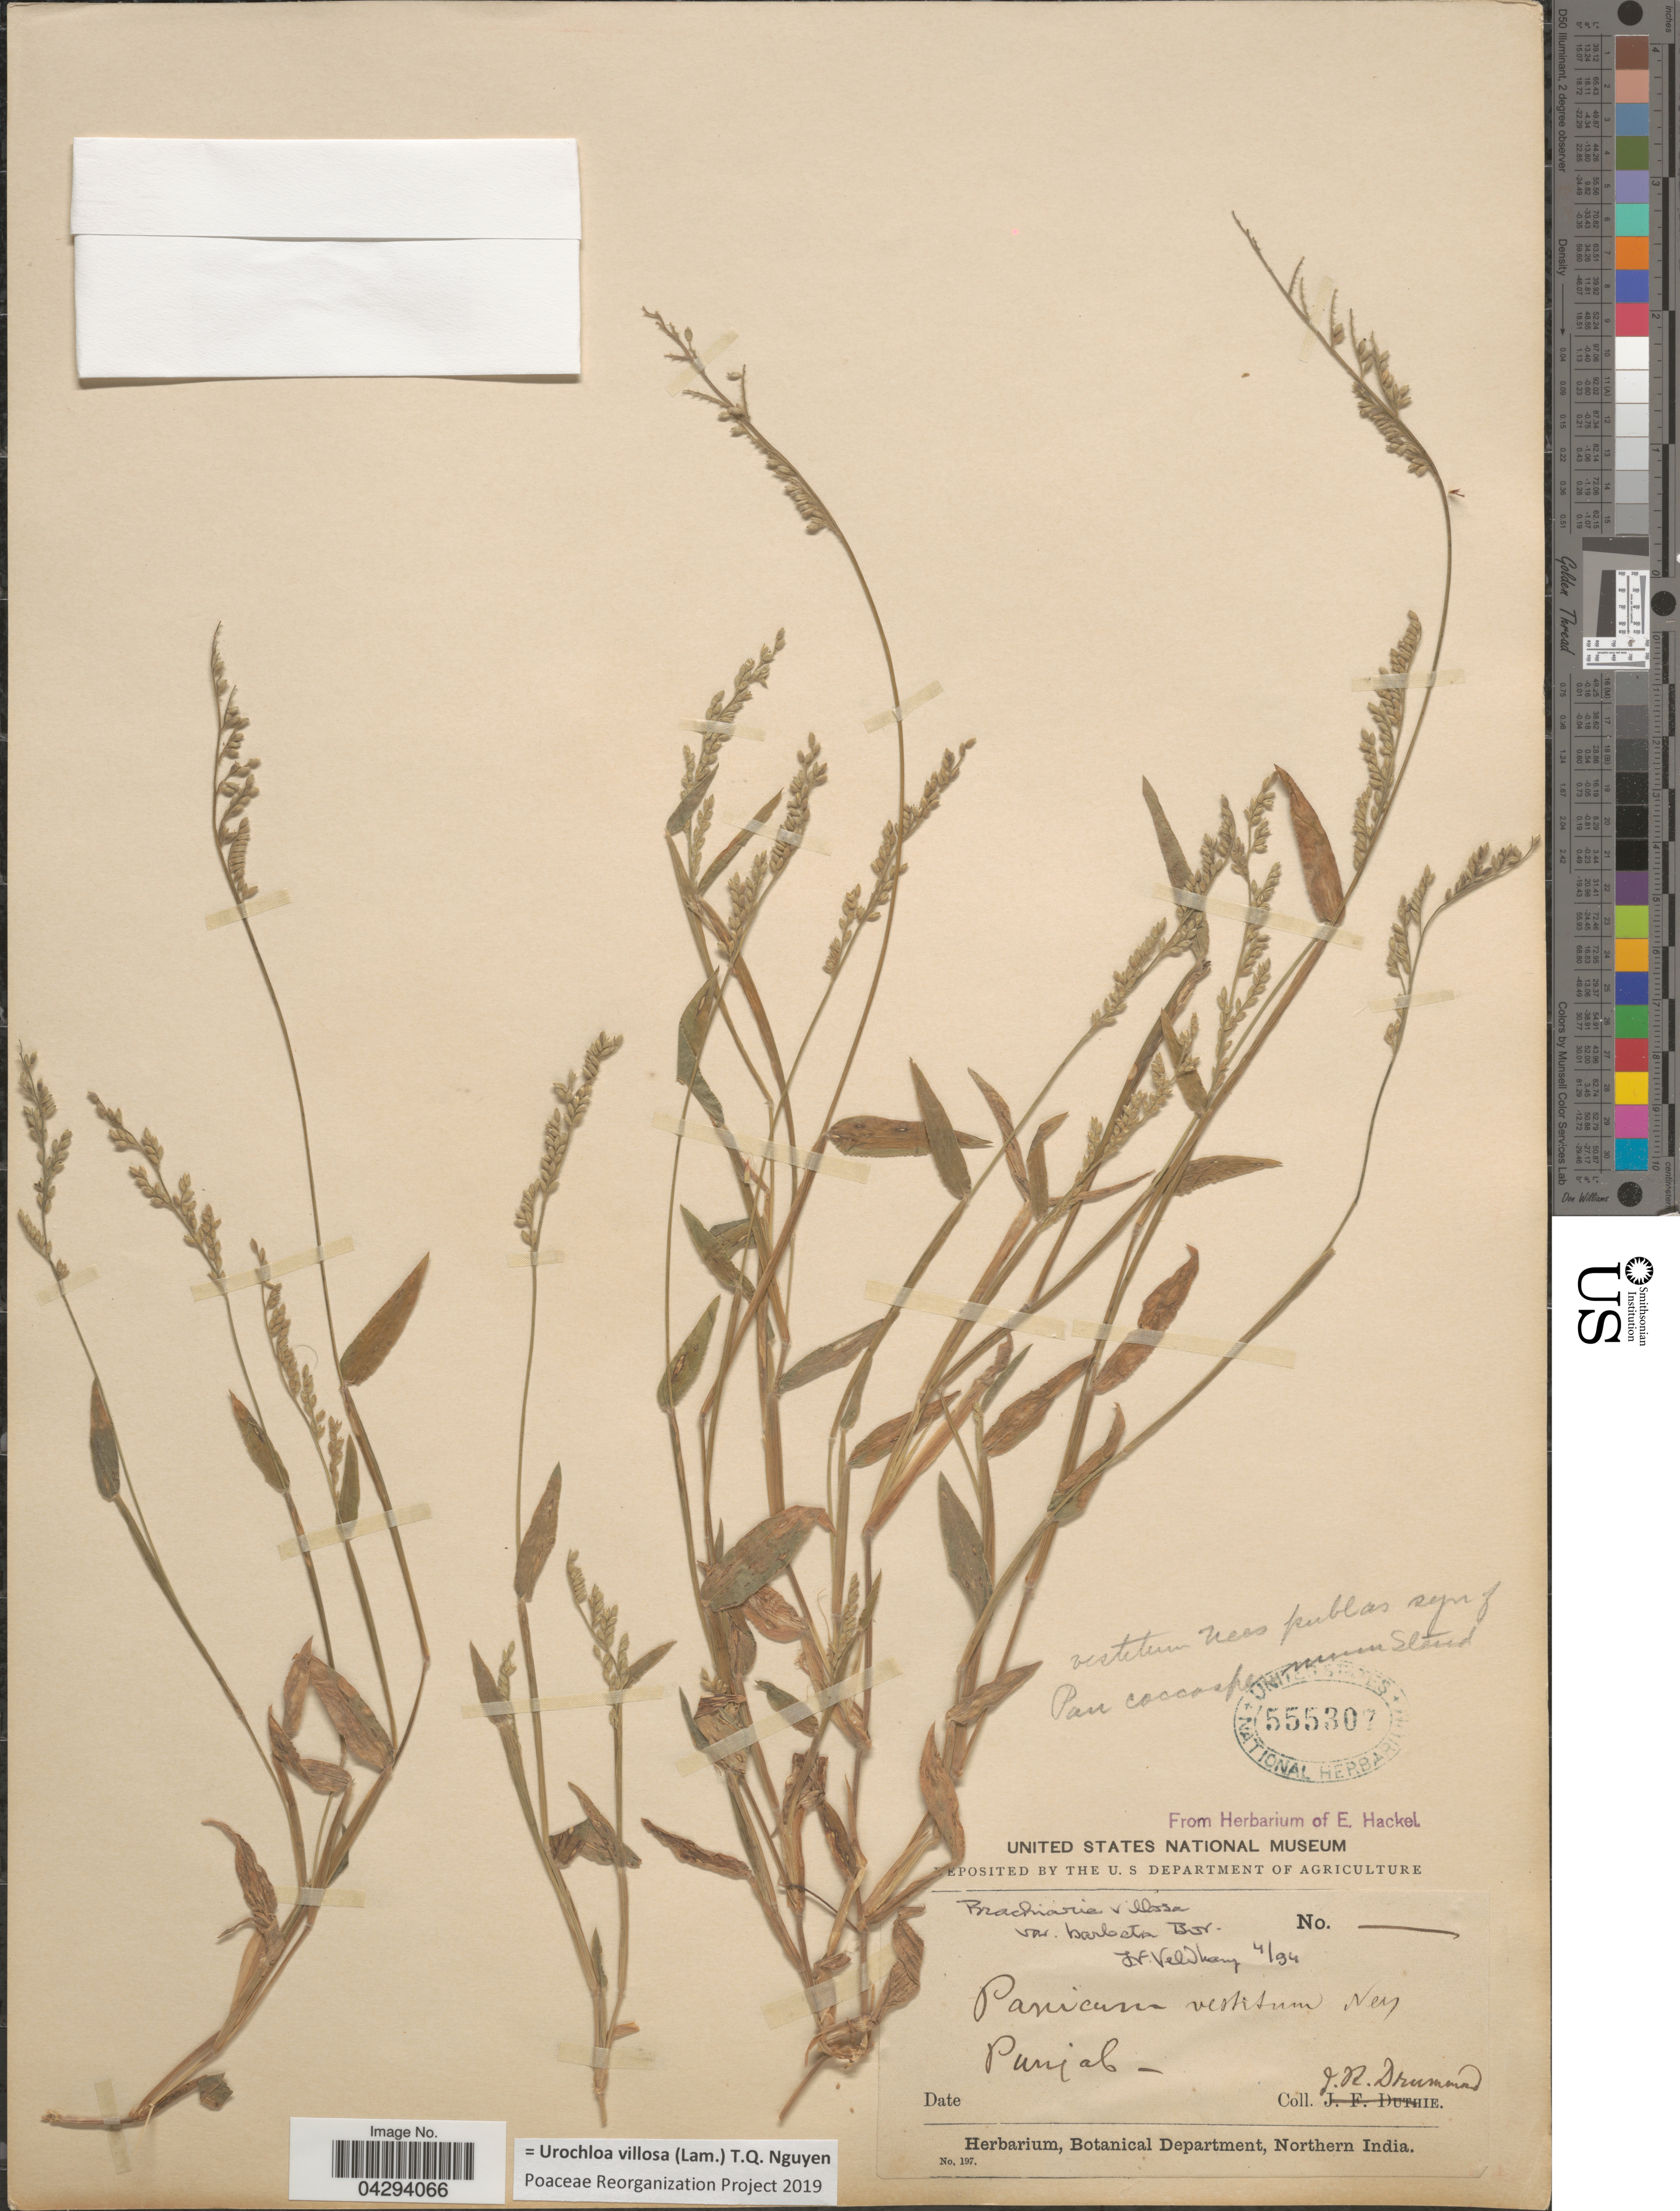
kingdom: Plantae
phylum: Tracheophyta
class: Liliopsida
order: Poales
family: Poaceae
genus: Urochloa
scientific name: Urochloa villosa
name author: (Lam.) T.Q. Nguyen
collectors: J. R. Drummond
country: India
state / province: Punjab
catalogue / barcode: US 555307